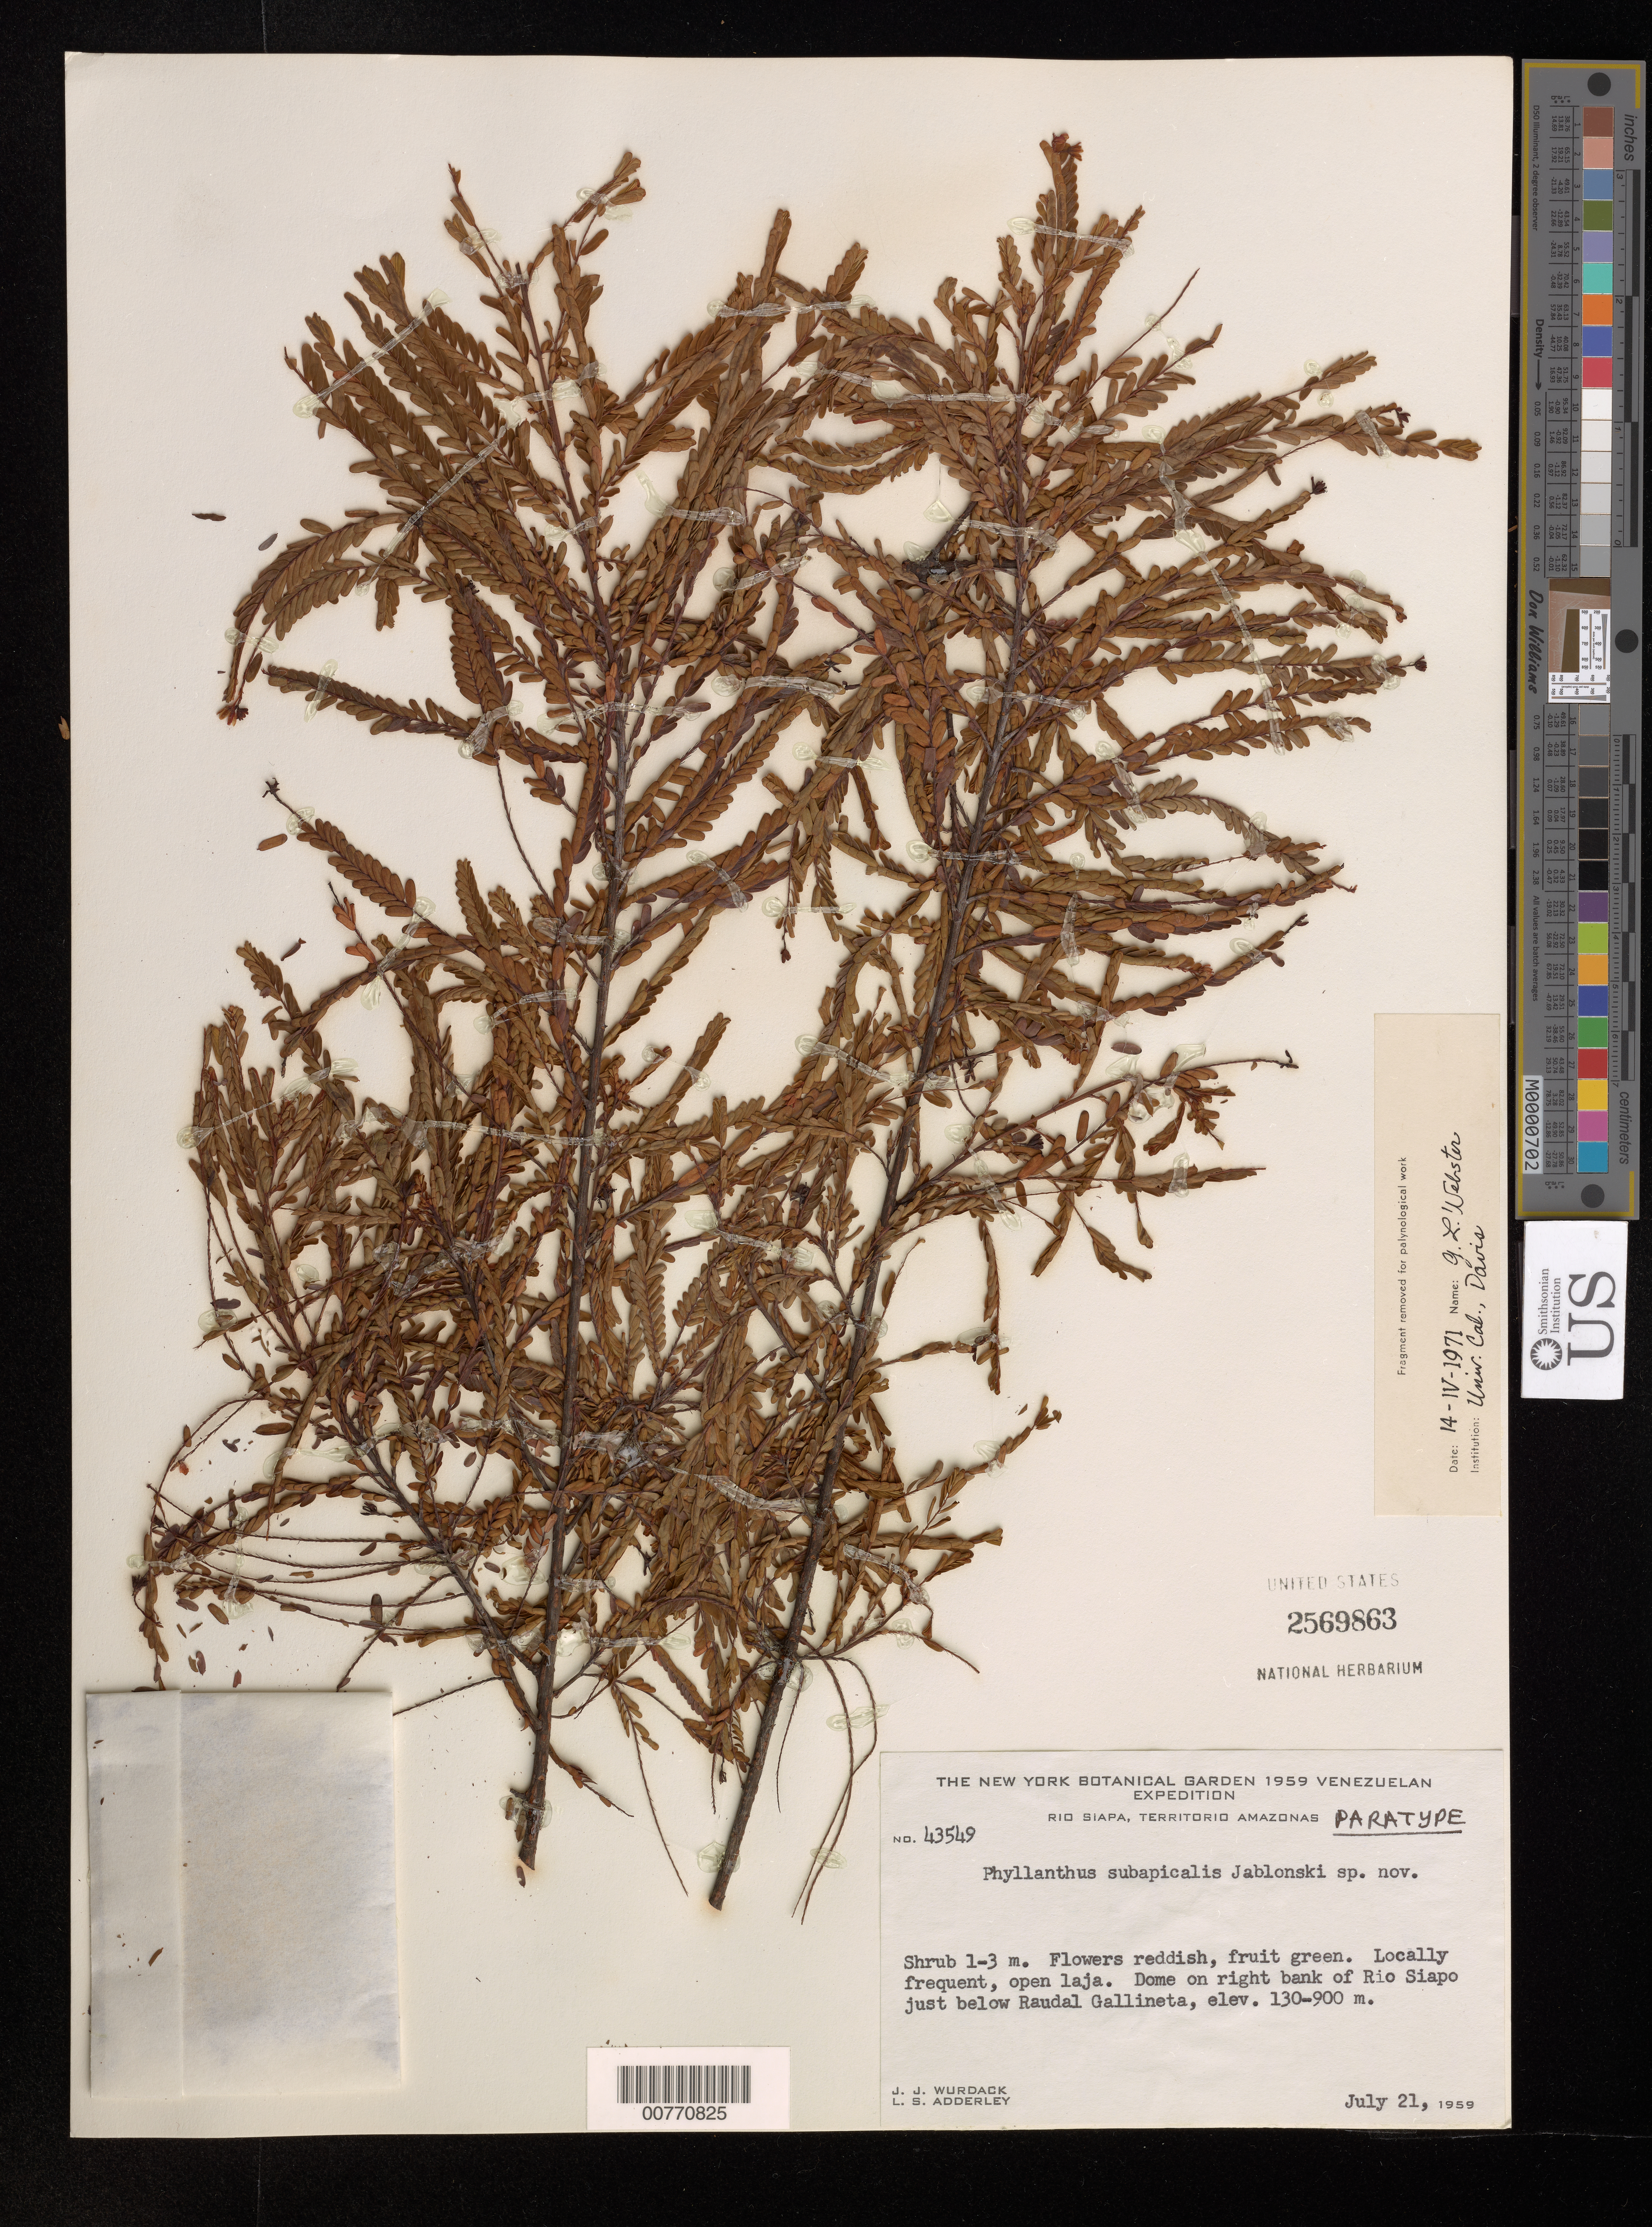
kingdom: Plantae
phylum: Tracheophyta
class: Magnoliopsida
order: Malpighiales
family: Phyllanthaceae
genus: Phyllanthus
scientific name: Phyllanthus subapicalis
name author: Jabl.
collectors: J. J. Wurdack & L. S. Adderley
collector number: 43549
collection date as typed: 21-Jul-59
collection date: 1959-07-21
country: Venezuela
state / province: Amazonas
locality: Río Siapa, just below Raudal Gallineta (about 110 river km from mouth)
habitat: Open laja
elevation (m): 130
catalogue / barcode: US 2569863